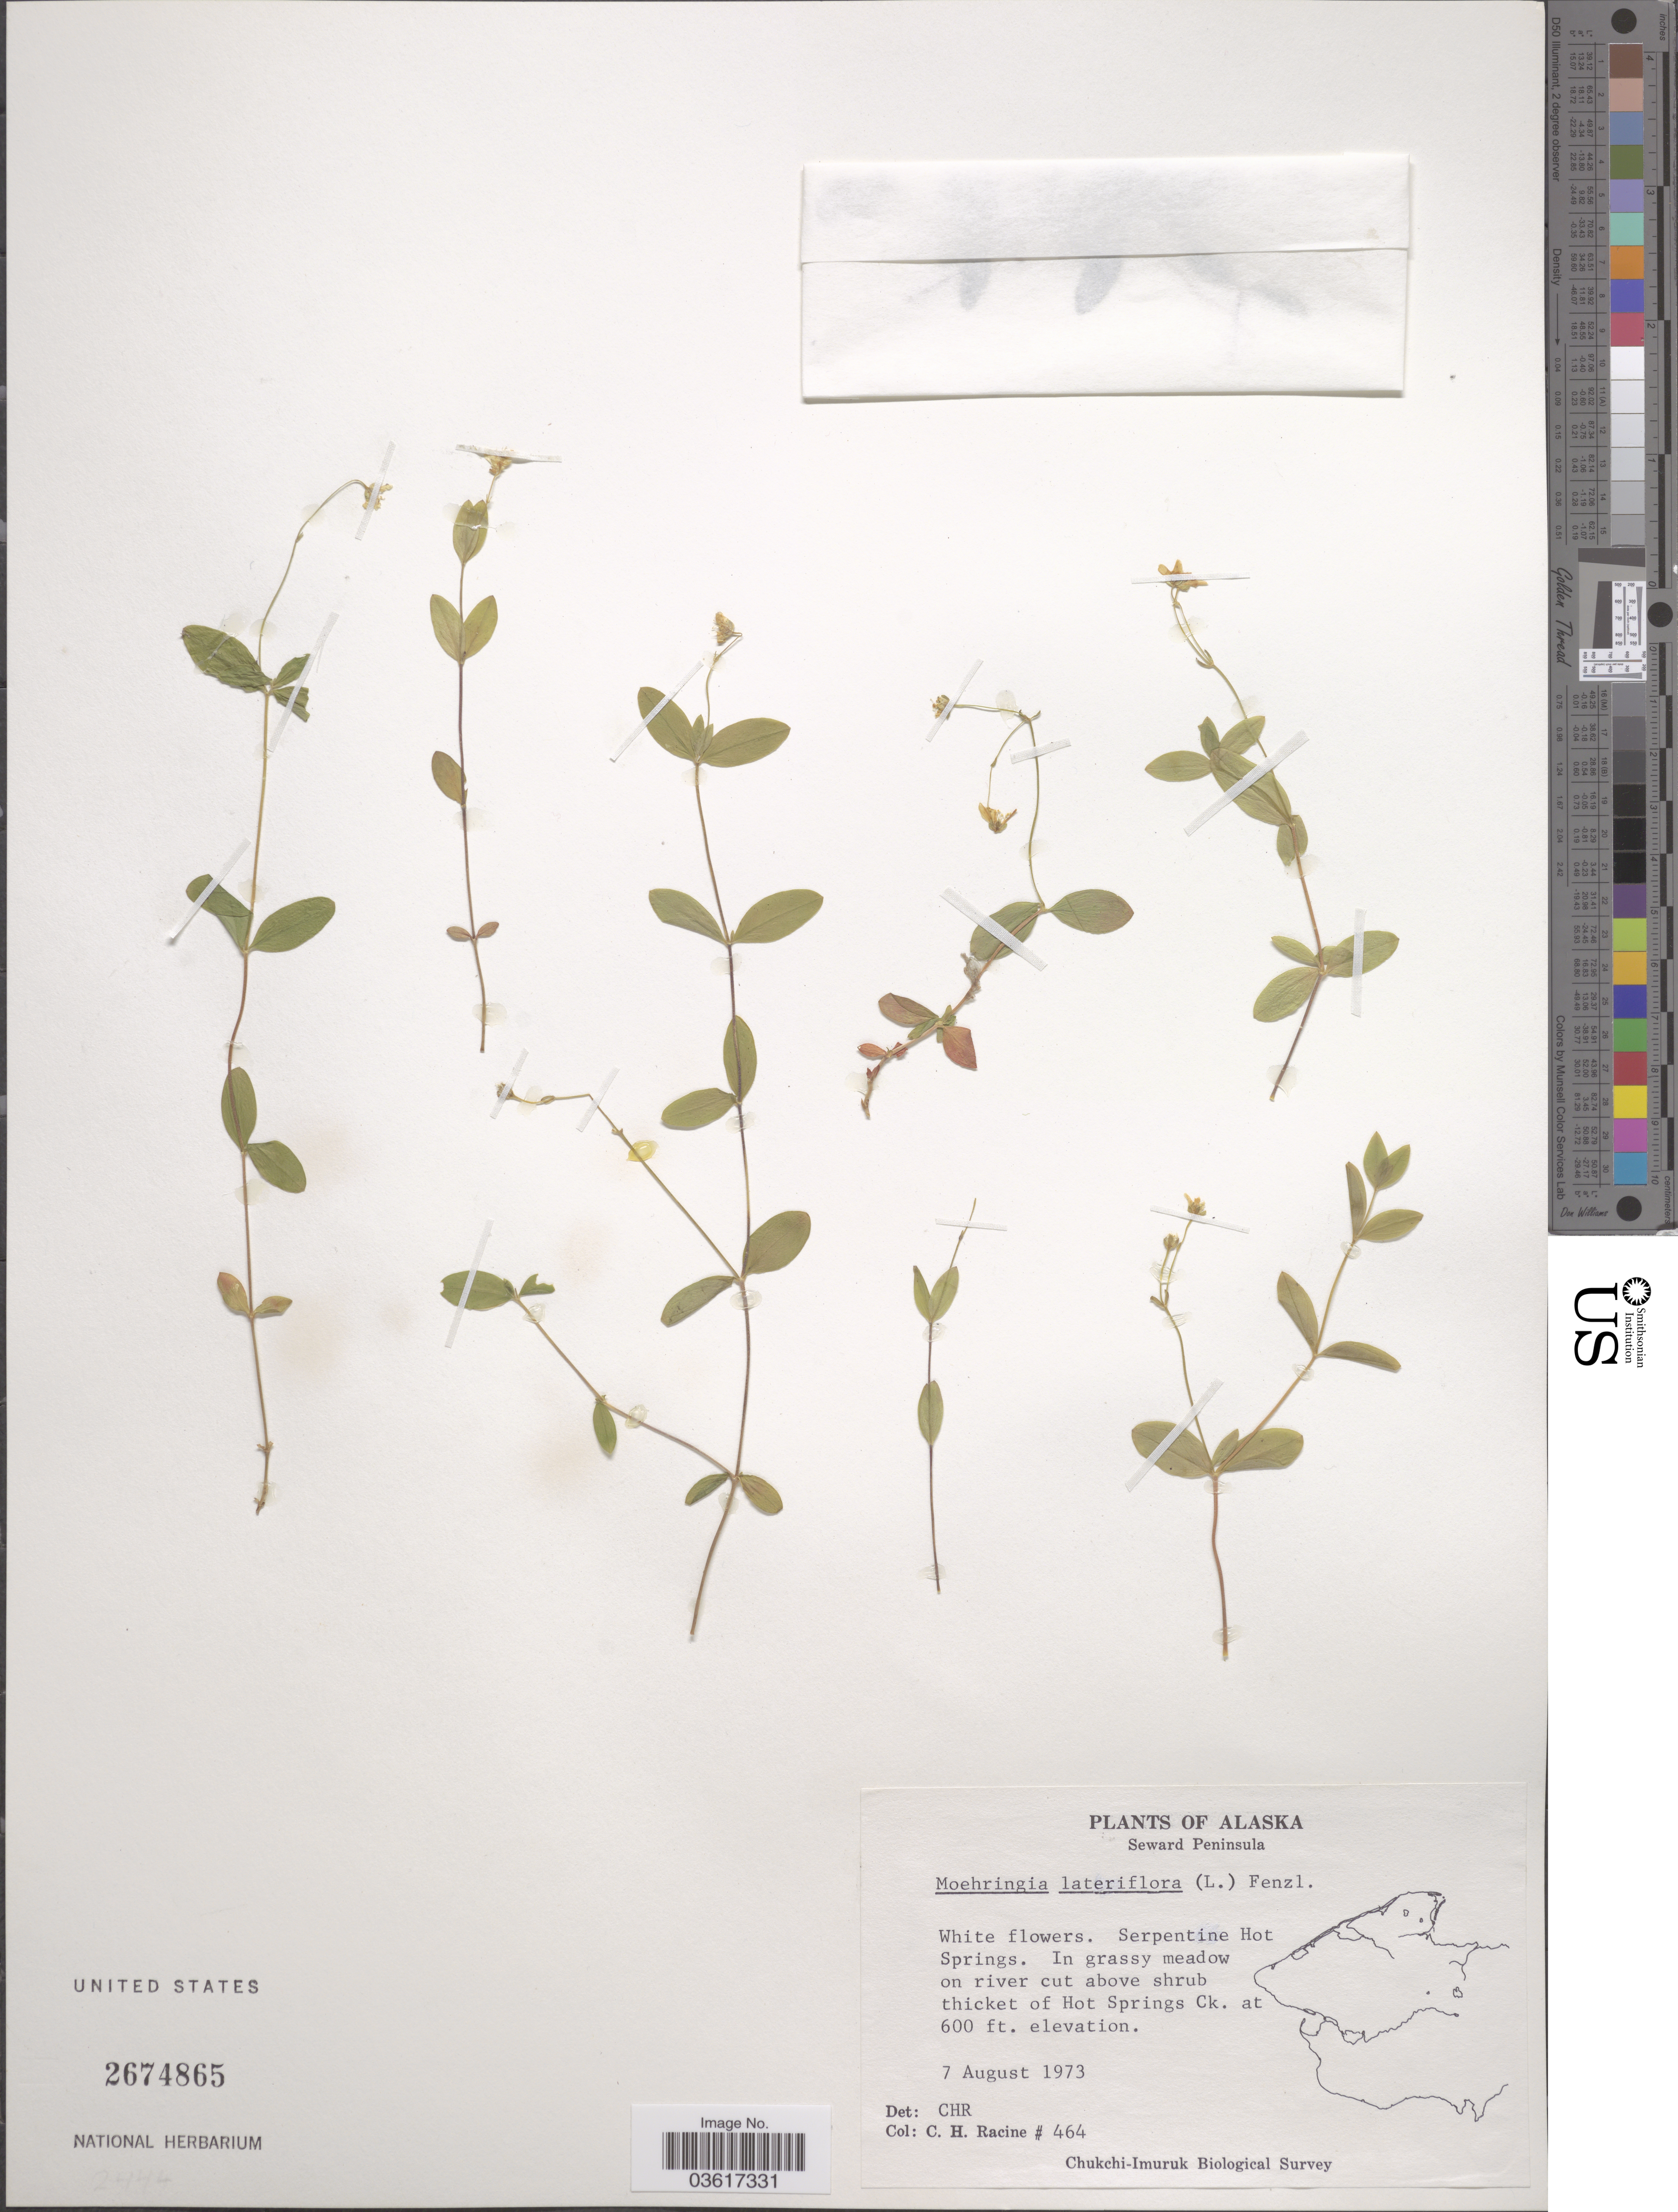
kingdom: Plantae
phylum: Tracheophyta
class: Magnoliopsida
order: Caryophyllales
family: Caryophyllaceae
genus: Moehringia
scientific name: Moehringia lateriflora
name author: (L.) Fenzl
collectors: C. Racine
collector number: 464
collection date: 1973-08-07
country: United States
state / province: Alaska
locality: Seward Peninsula. Serpentine Hot Springs. On river cut above shrub thicket of Hot Springs Ck.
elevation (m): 183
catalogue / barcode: US 2674865